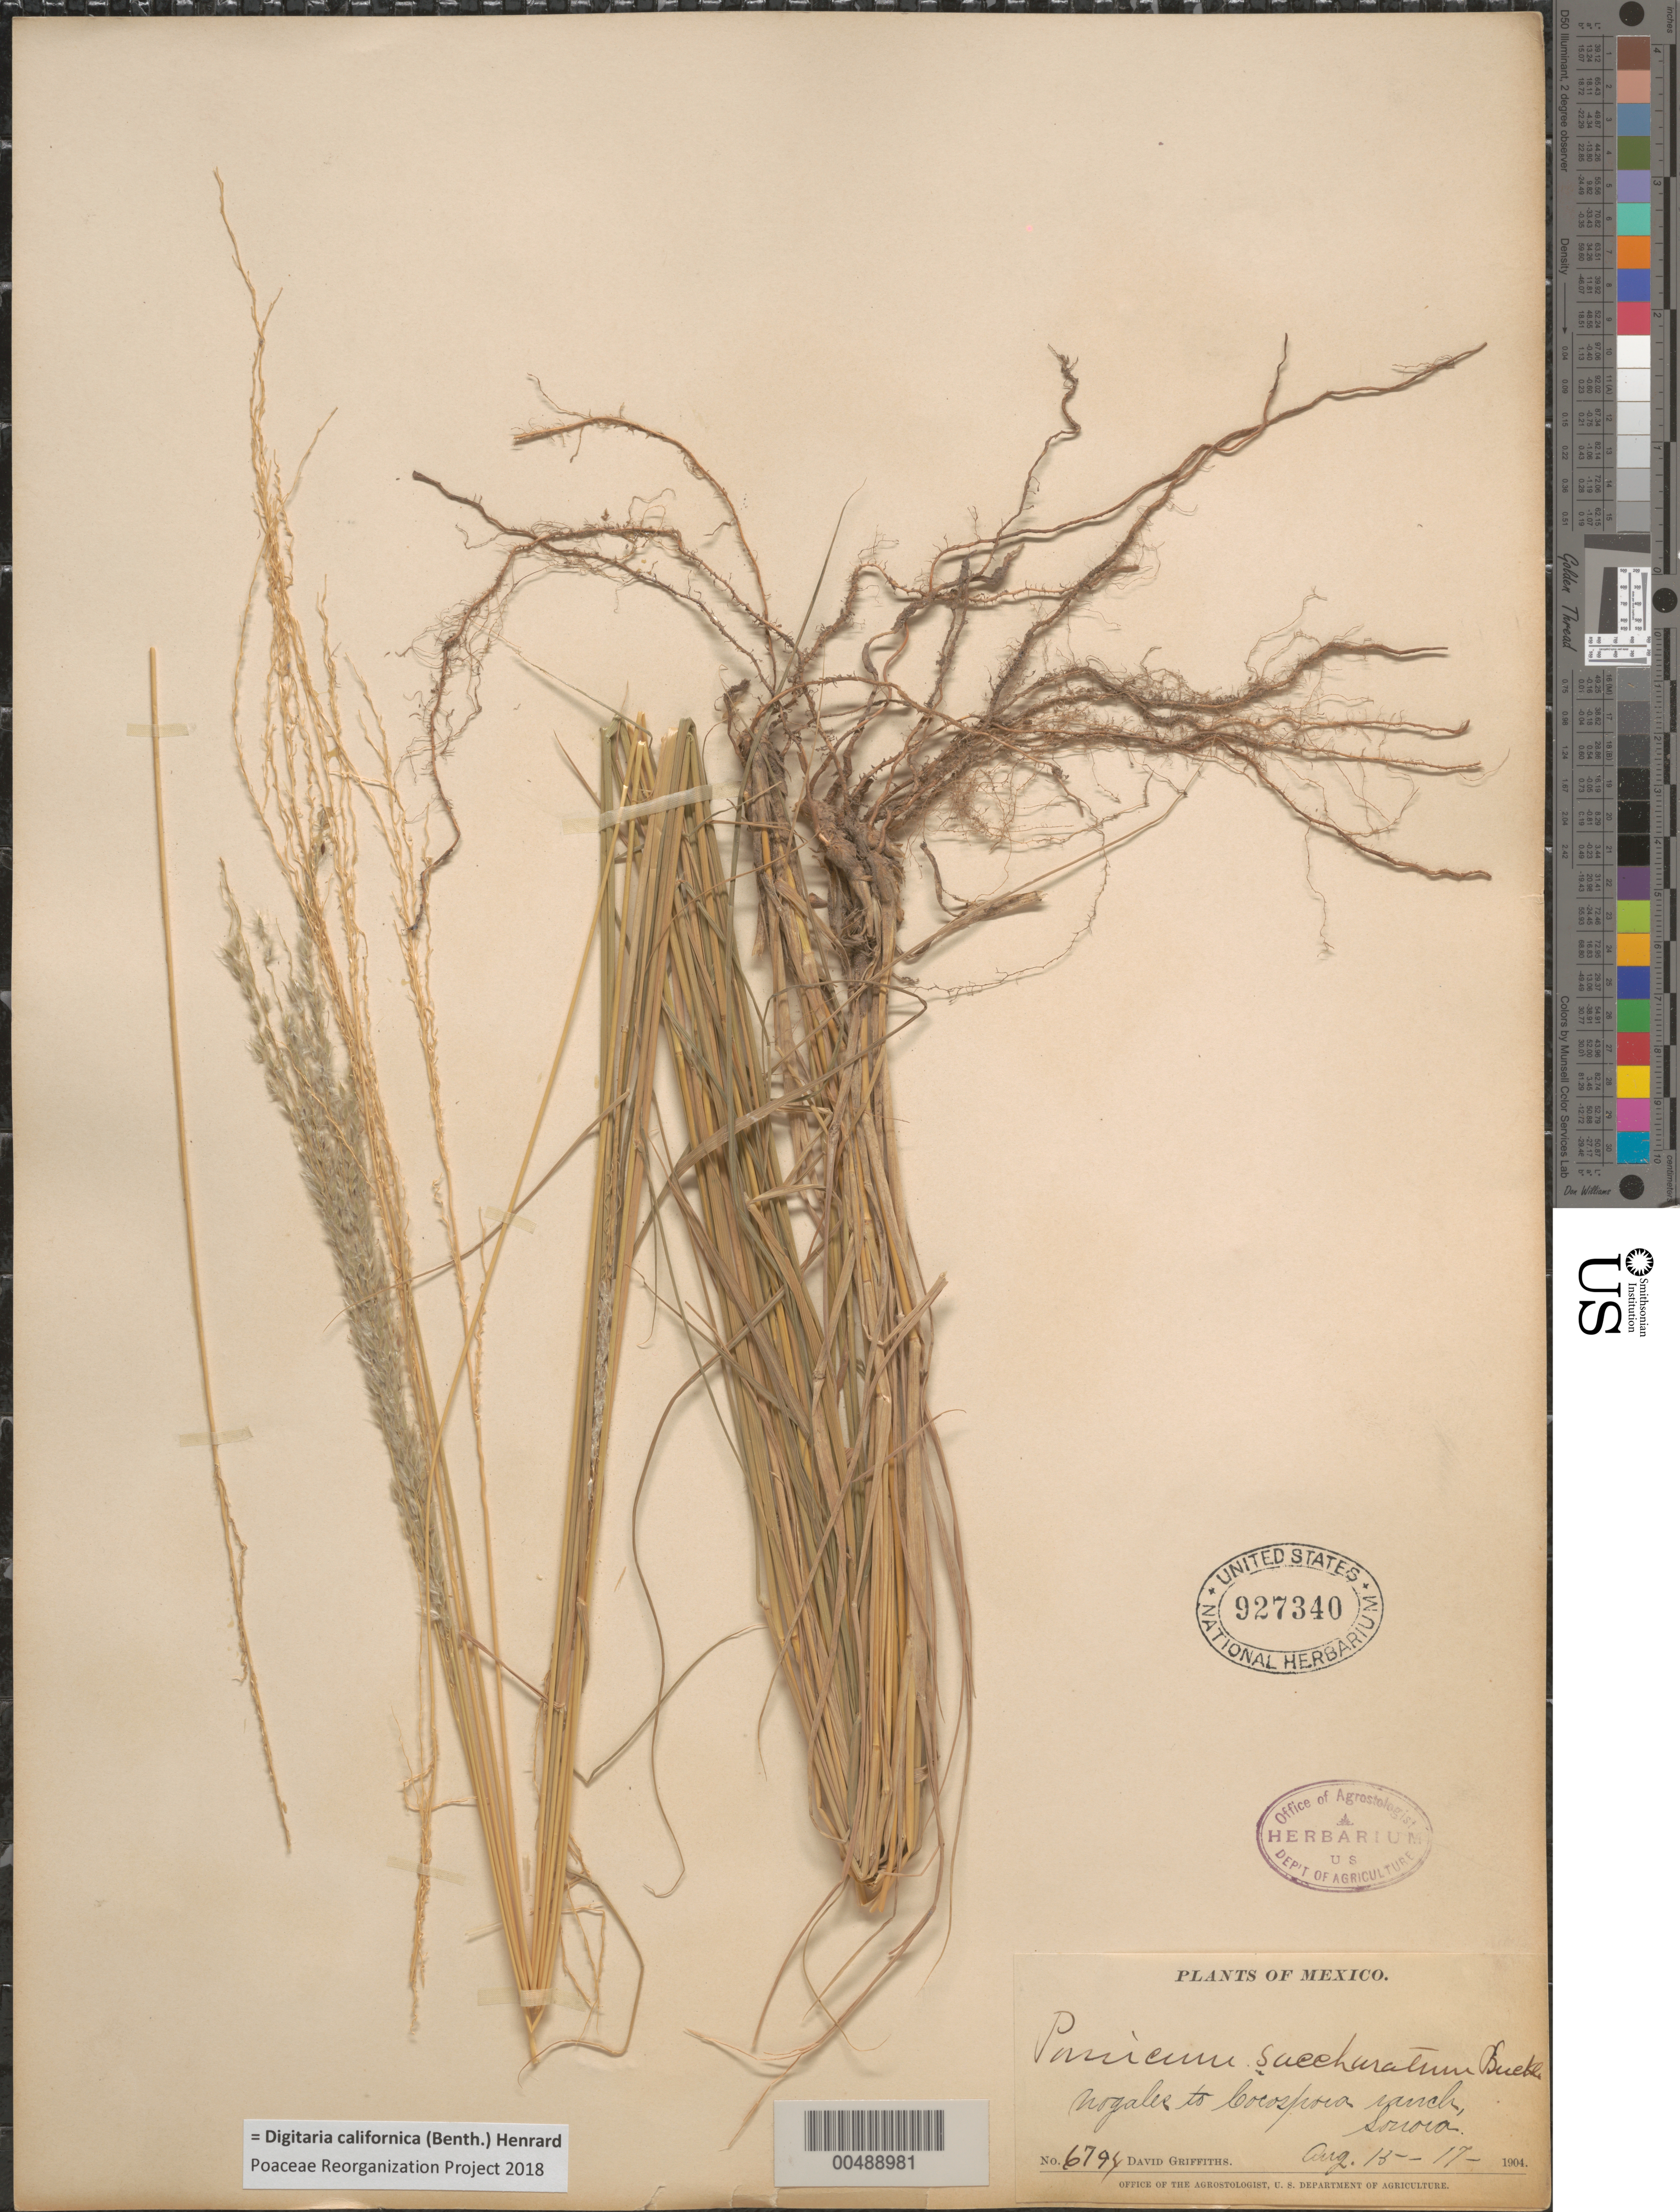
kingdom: Plantae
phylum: Tracheophyta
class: Liliopsida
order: Poales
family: Poaceae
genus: Digitaria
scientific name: Digitaria californica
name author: (Benth.) Henr.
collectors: D. Griffiths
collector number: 6794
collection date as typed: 15 Aug 1904 to 17 Aug 1904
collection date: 1904-08-15/1904-08-17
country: Mexico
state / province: Sonora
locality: Nogales to Cocospora Ranch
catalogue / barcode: US 927340